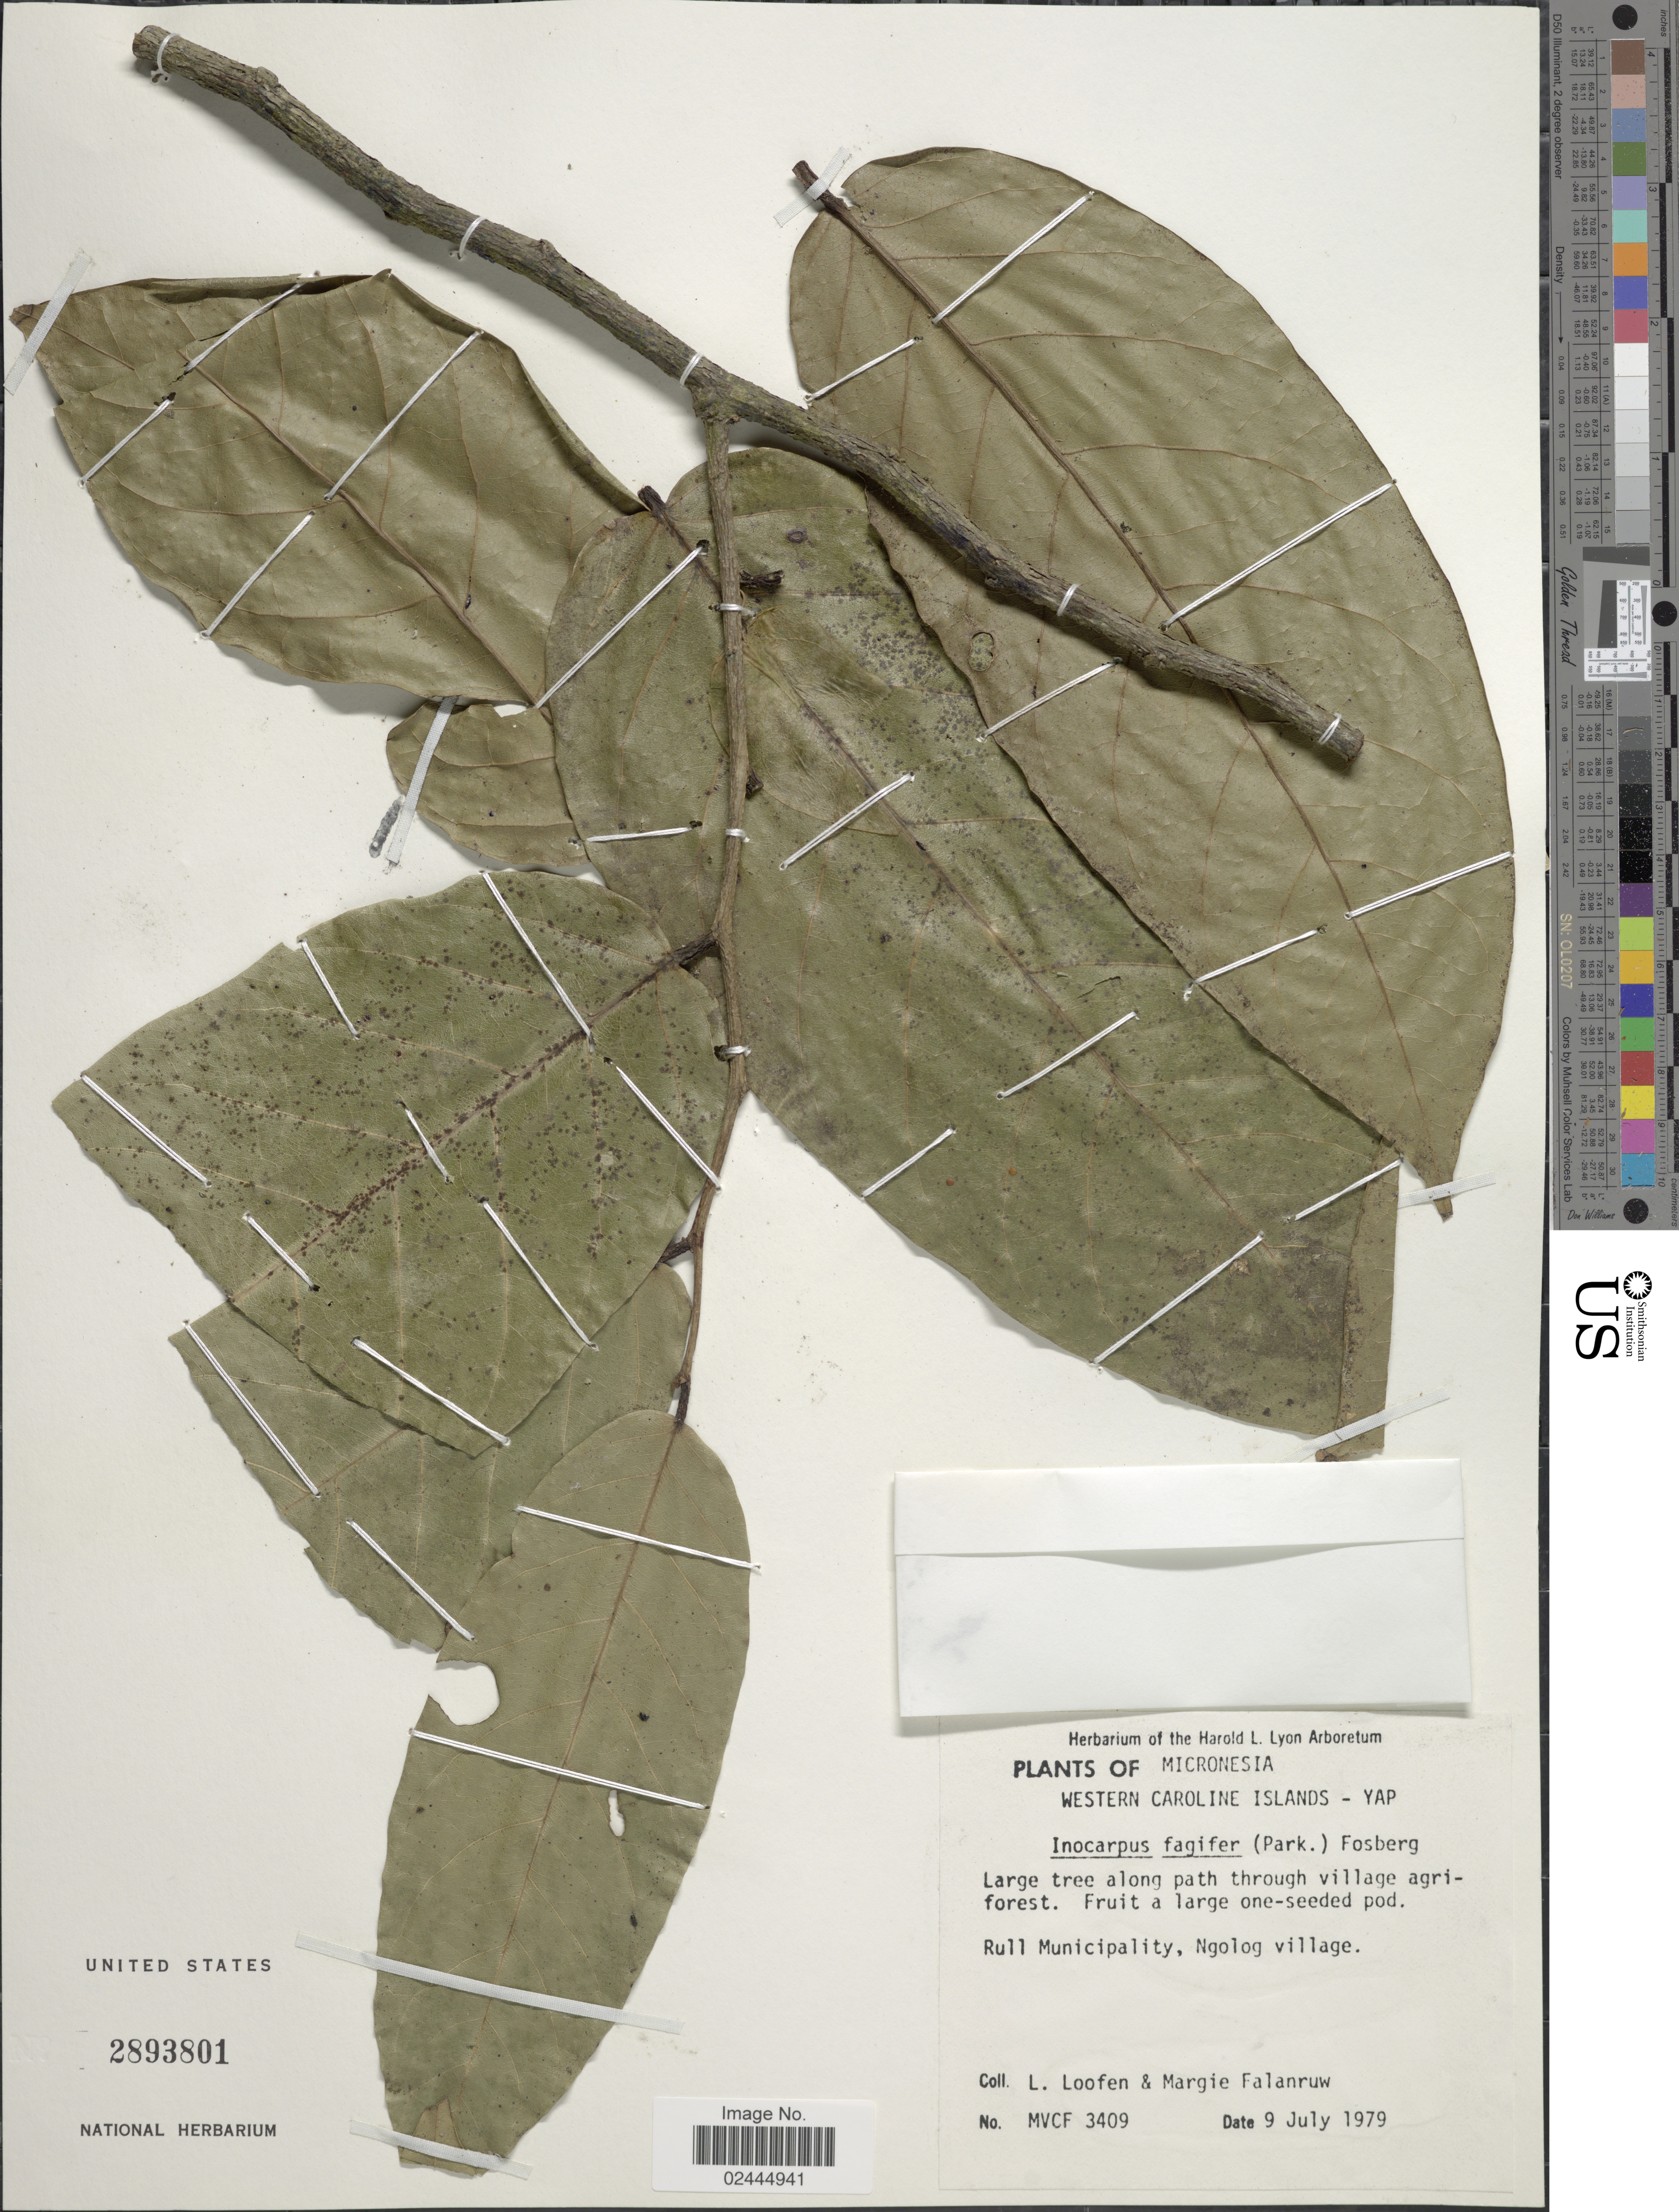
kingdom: Plantae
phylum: Tracheophyta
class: Magnoliopsida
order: Fabales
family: Fabaceae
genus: Inocarpus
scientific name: Inocarpus fagifer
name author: (Parkinson) Fosberg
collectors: L. Loofen & M. Falanruw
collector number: MVCF3409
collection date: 1979-07-09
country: Micronesia, Federated States of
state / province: Yap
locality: Western Caroline Islands - Yap. Large tree along path through village agriforest. Rull Municipality, Ngolog village.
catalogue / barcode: US 2893801